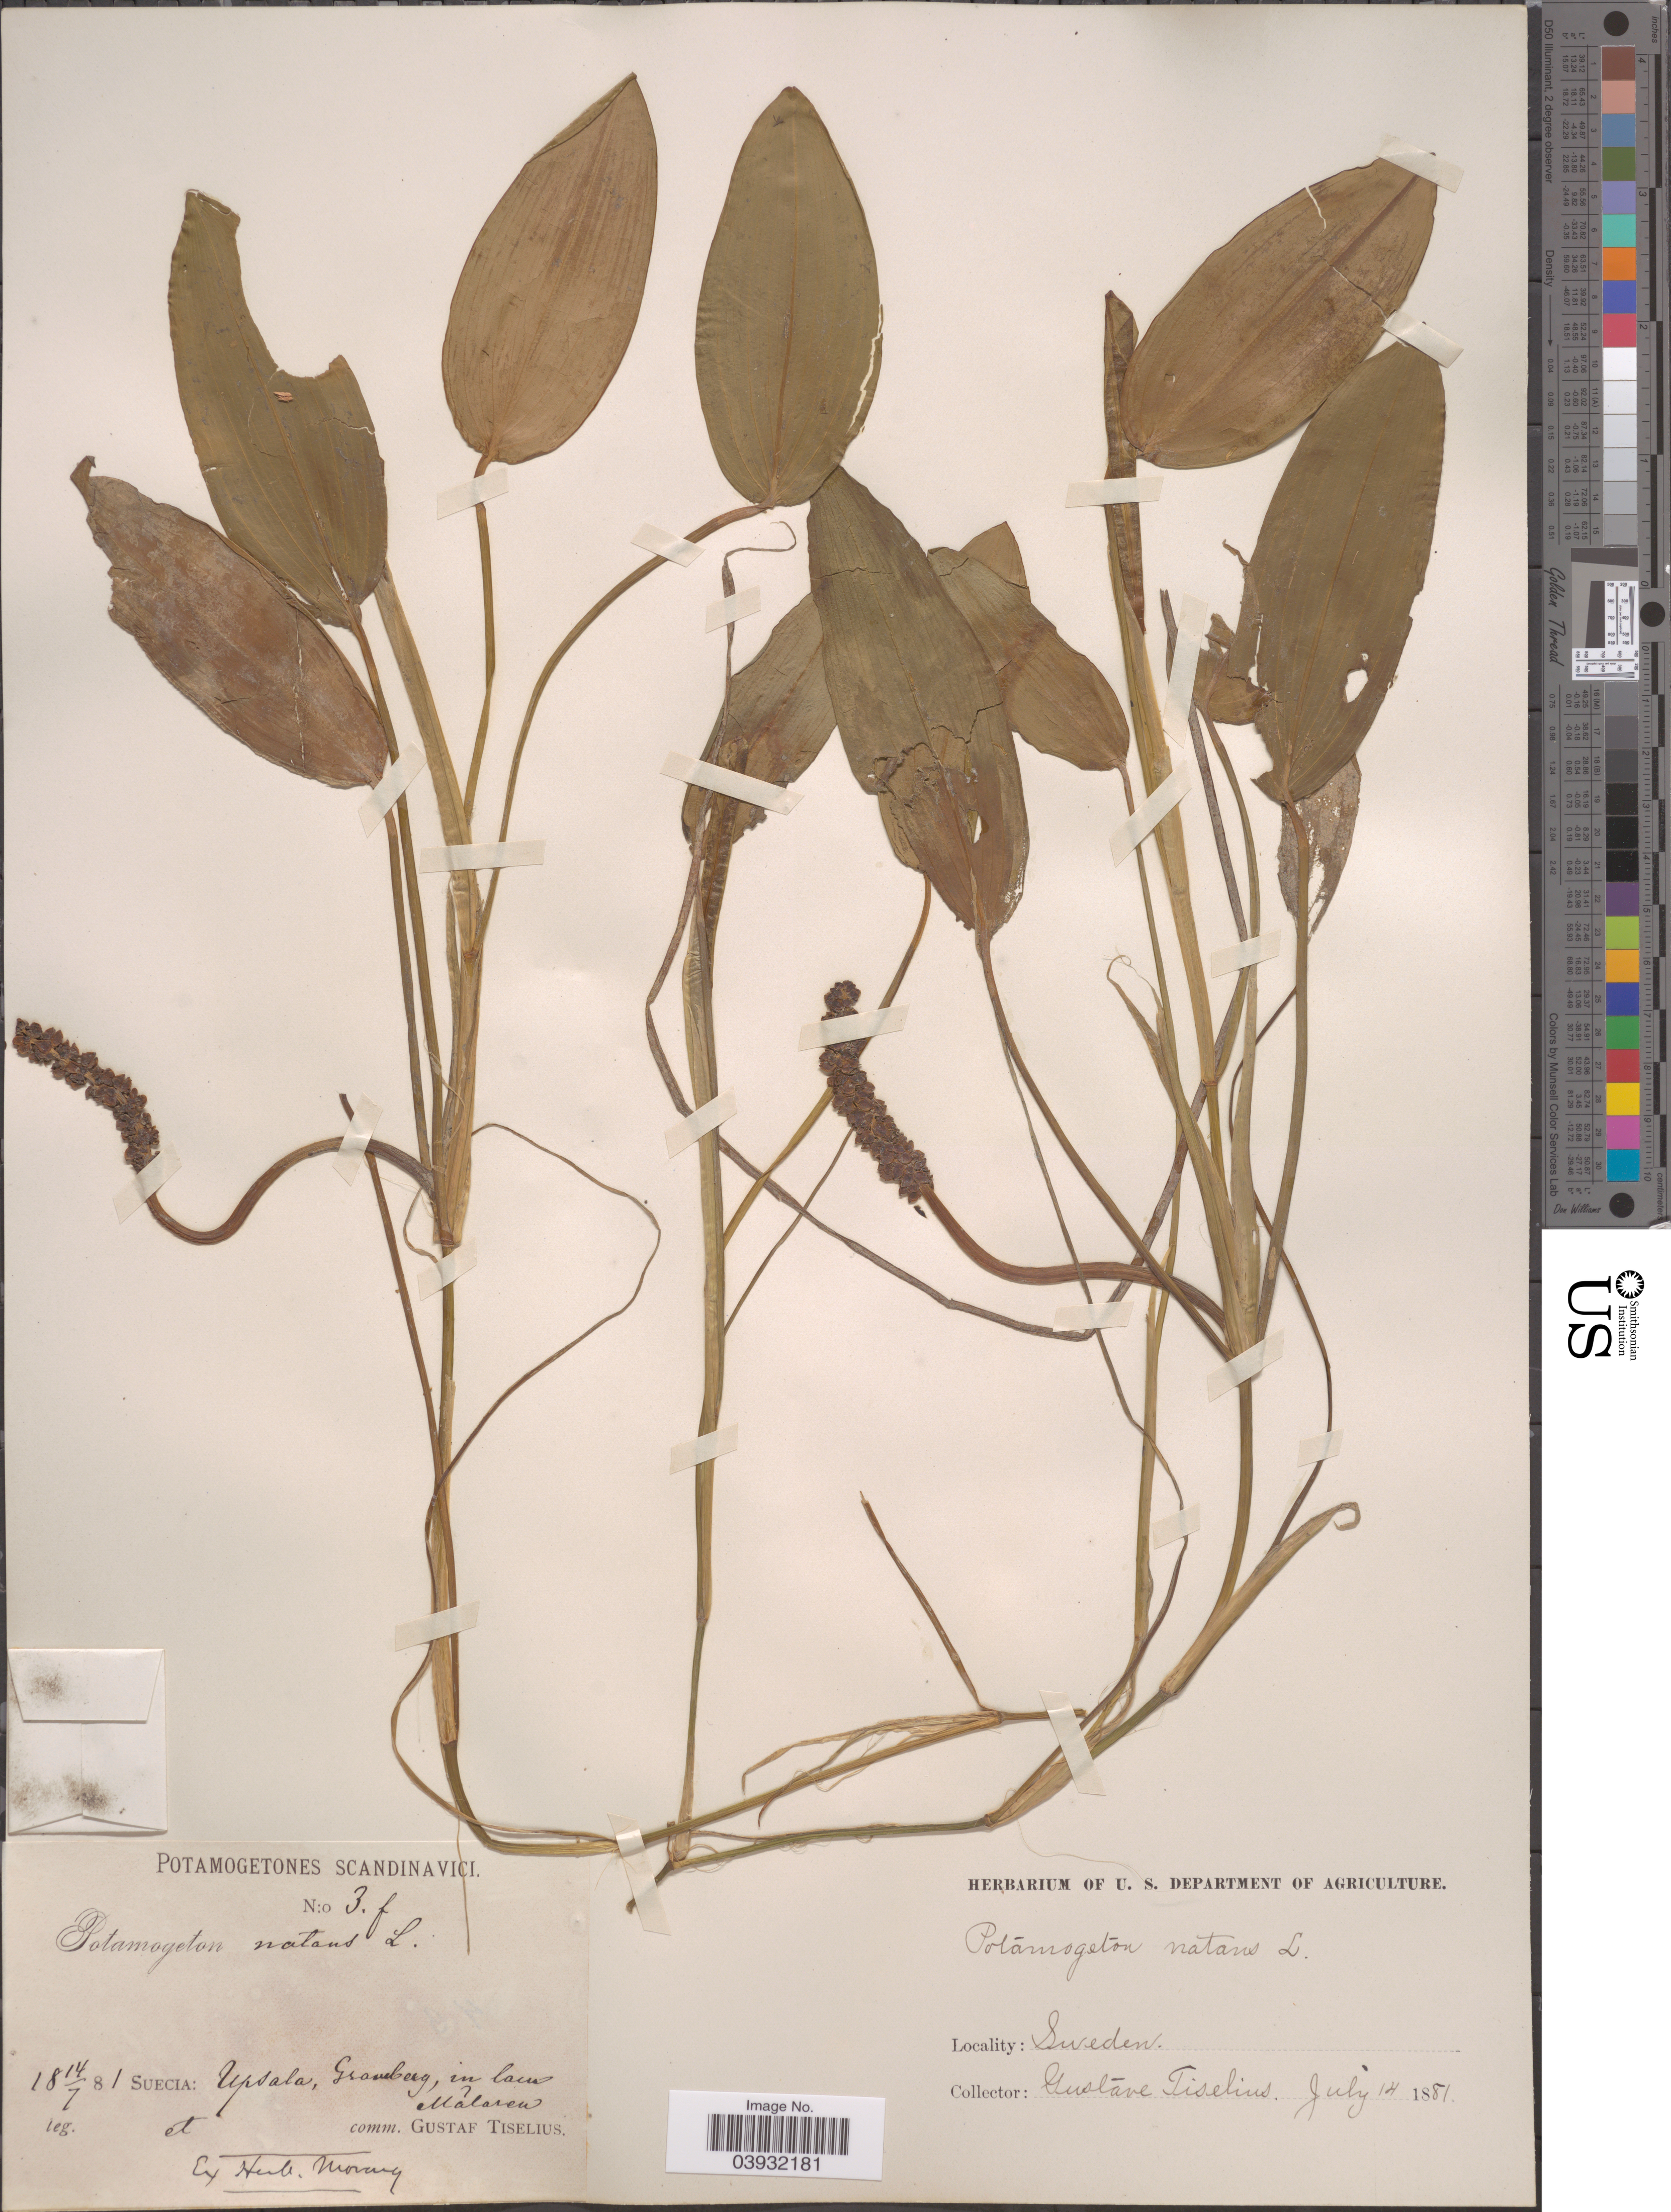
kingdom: Plantae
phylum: Tracheophyta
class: Liliopsida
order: Alismatales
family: Potamogetonaceae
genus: Potamogeton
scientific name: Potamogeton natans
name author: L.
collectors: G. Tiselius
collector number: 3f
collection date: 1881-07-14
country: Sweden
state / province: Uppsala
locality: Suecia: Upsala, Gromberg, in lacu Malaren.